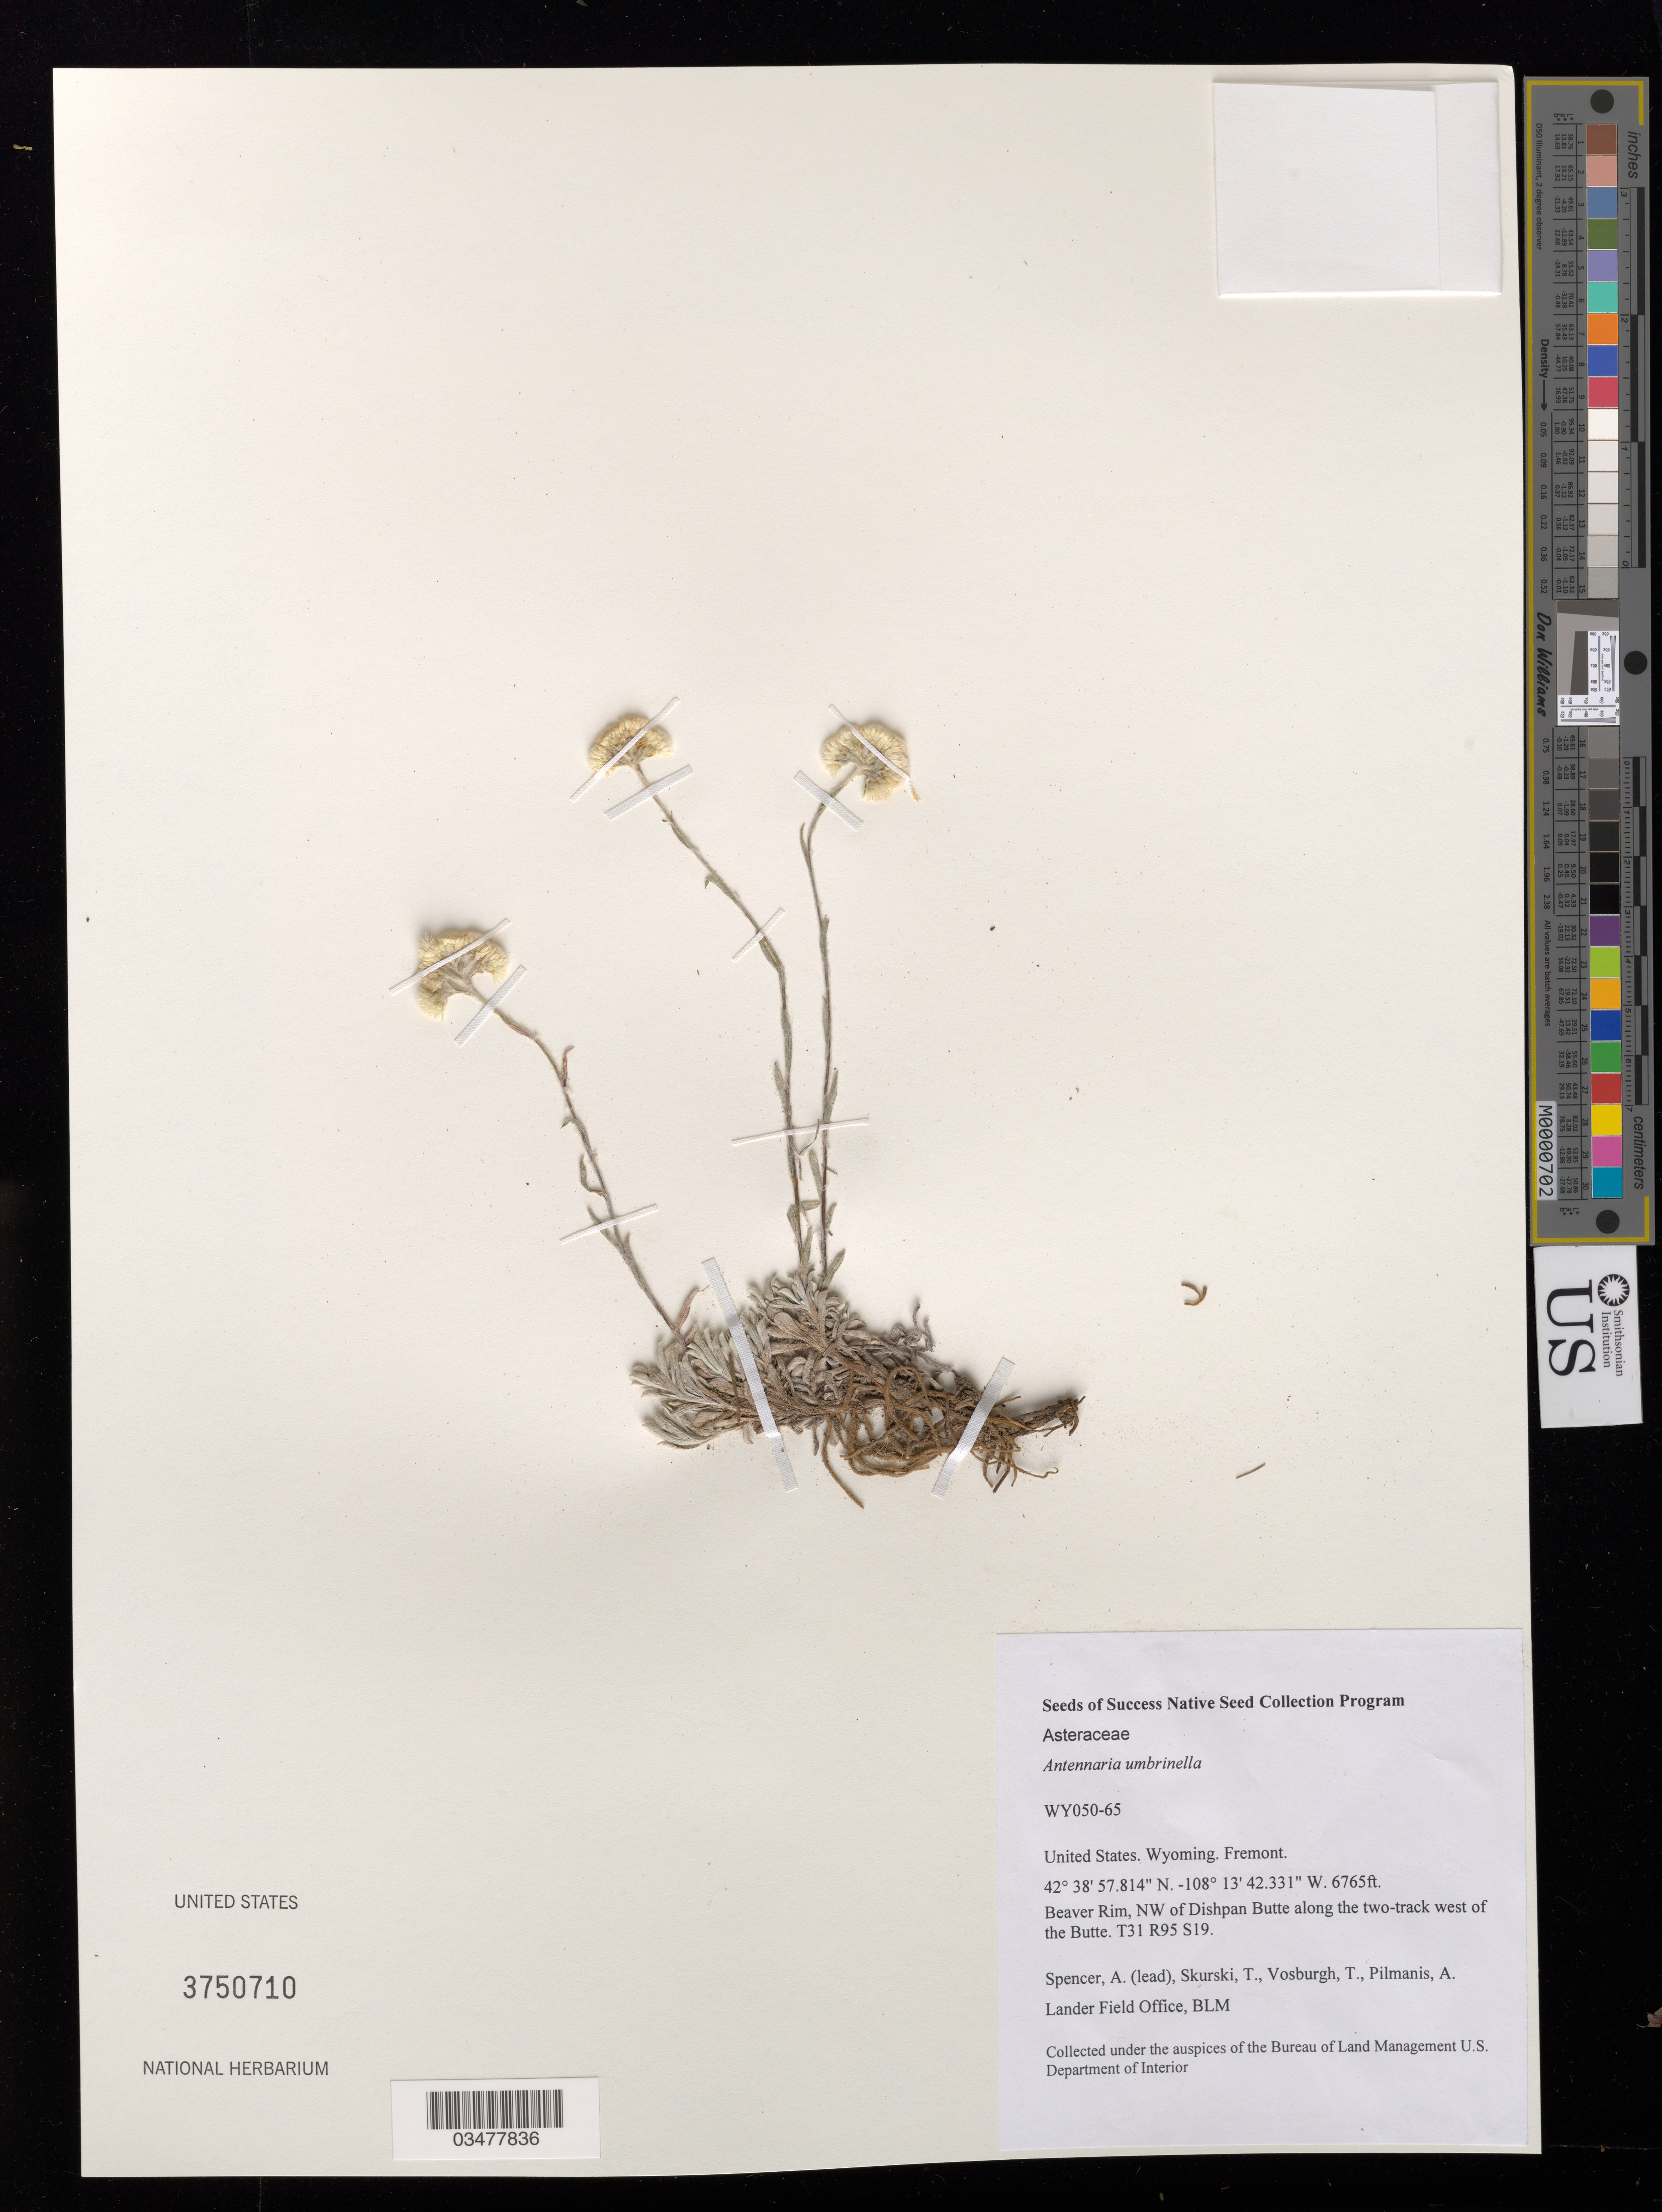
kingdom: Plantae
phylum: Tracheophyta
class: Magnoliopsida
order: Asterales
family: Asteraceae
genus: Antennaria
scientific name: Antennaria umbrinella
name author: Rydb.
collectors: A. Spencer, T. Skurski, T. Vosburgh & A. Pilmanis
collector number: WY050-65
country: United States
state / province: Wyoming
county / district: Fremont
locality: Beaver Rim, NW of Dishpan Butte. T31 R95 S19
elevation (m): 2062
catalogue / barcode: US 3750710